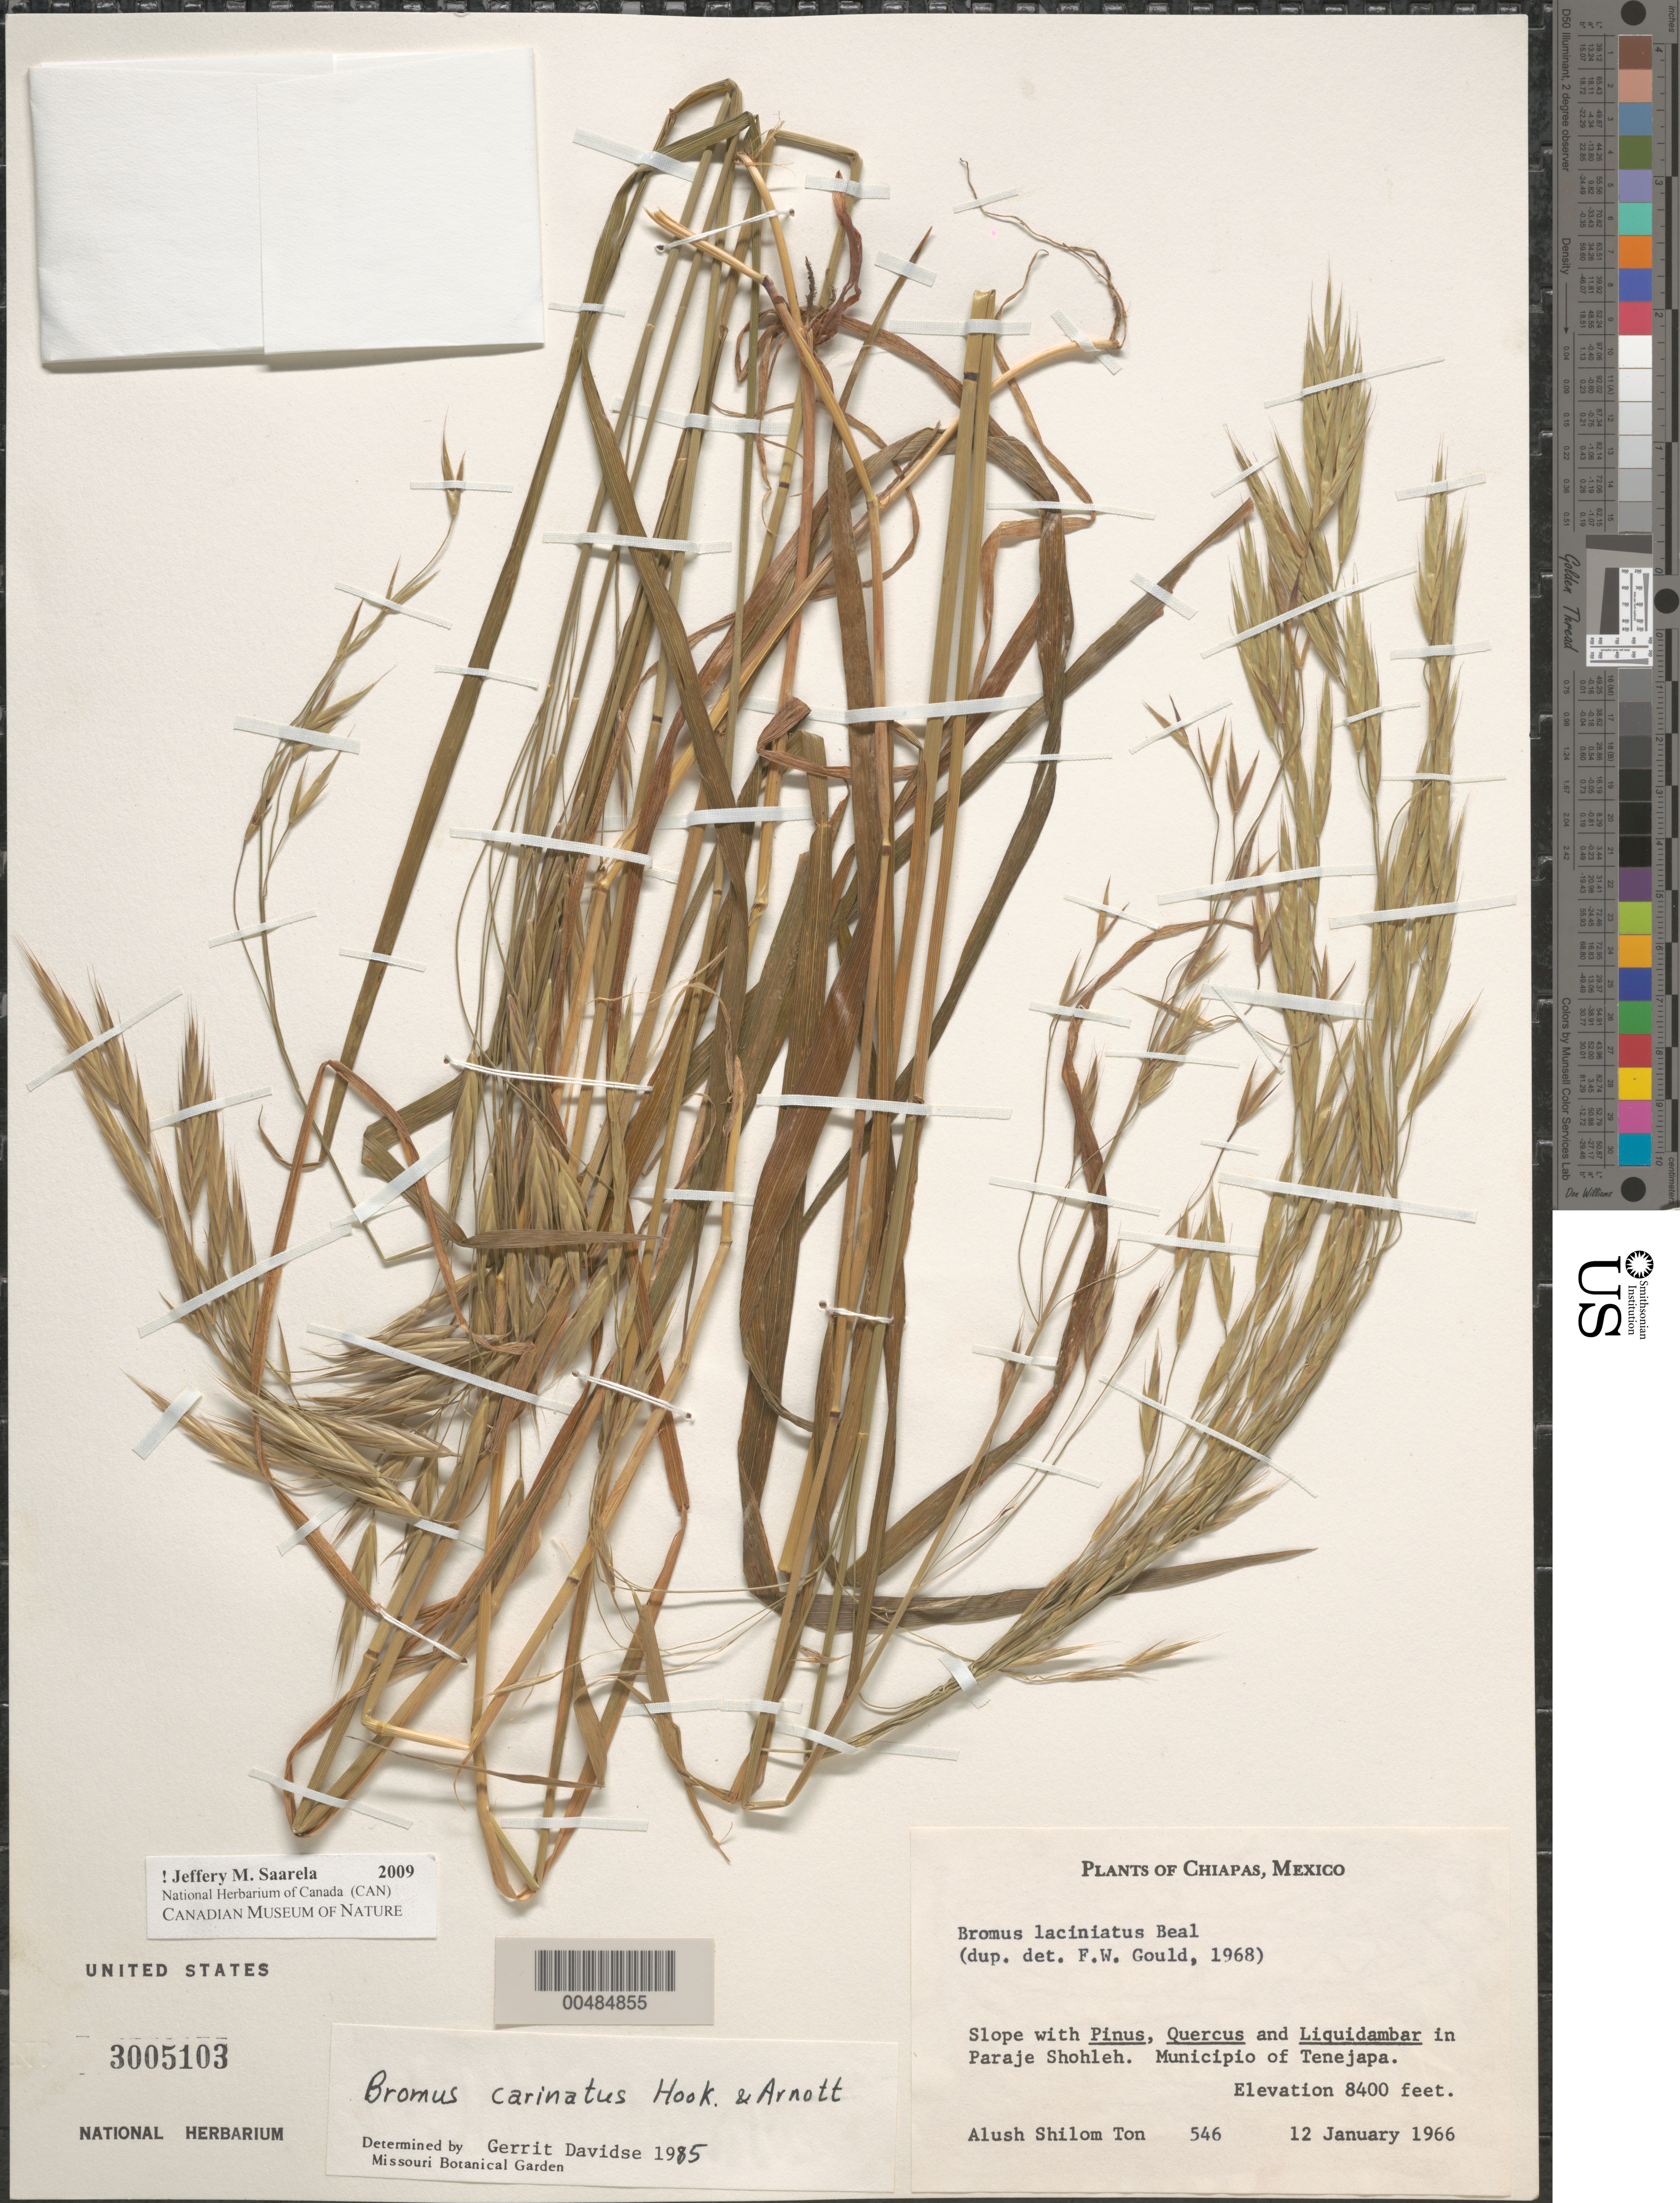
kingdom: Plantae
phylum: Tracheophyta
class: Liliopsida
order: Poales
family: Poaceae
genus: Bromus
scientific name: Bromus carinatus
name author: Hook. & Arn.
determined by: Davidse, Gerrit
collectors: A. S. Ton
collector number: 546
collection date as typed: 12 Jan 1966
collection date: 1966-01-12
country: Mexico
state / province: Chiapas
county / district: Tenejapa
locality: In Paraje Shohleh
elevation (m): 2560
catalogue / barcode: US 3005103